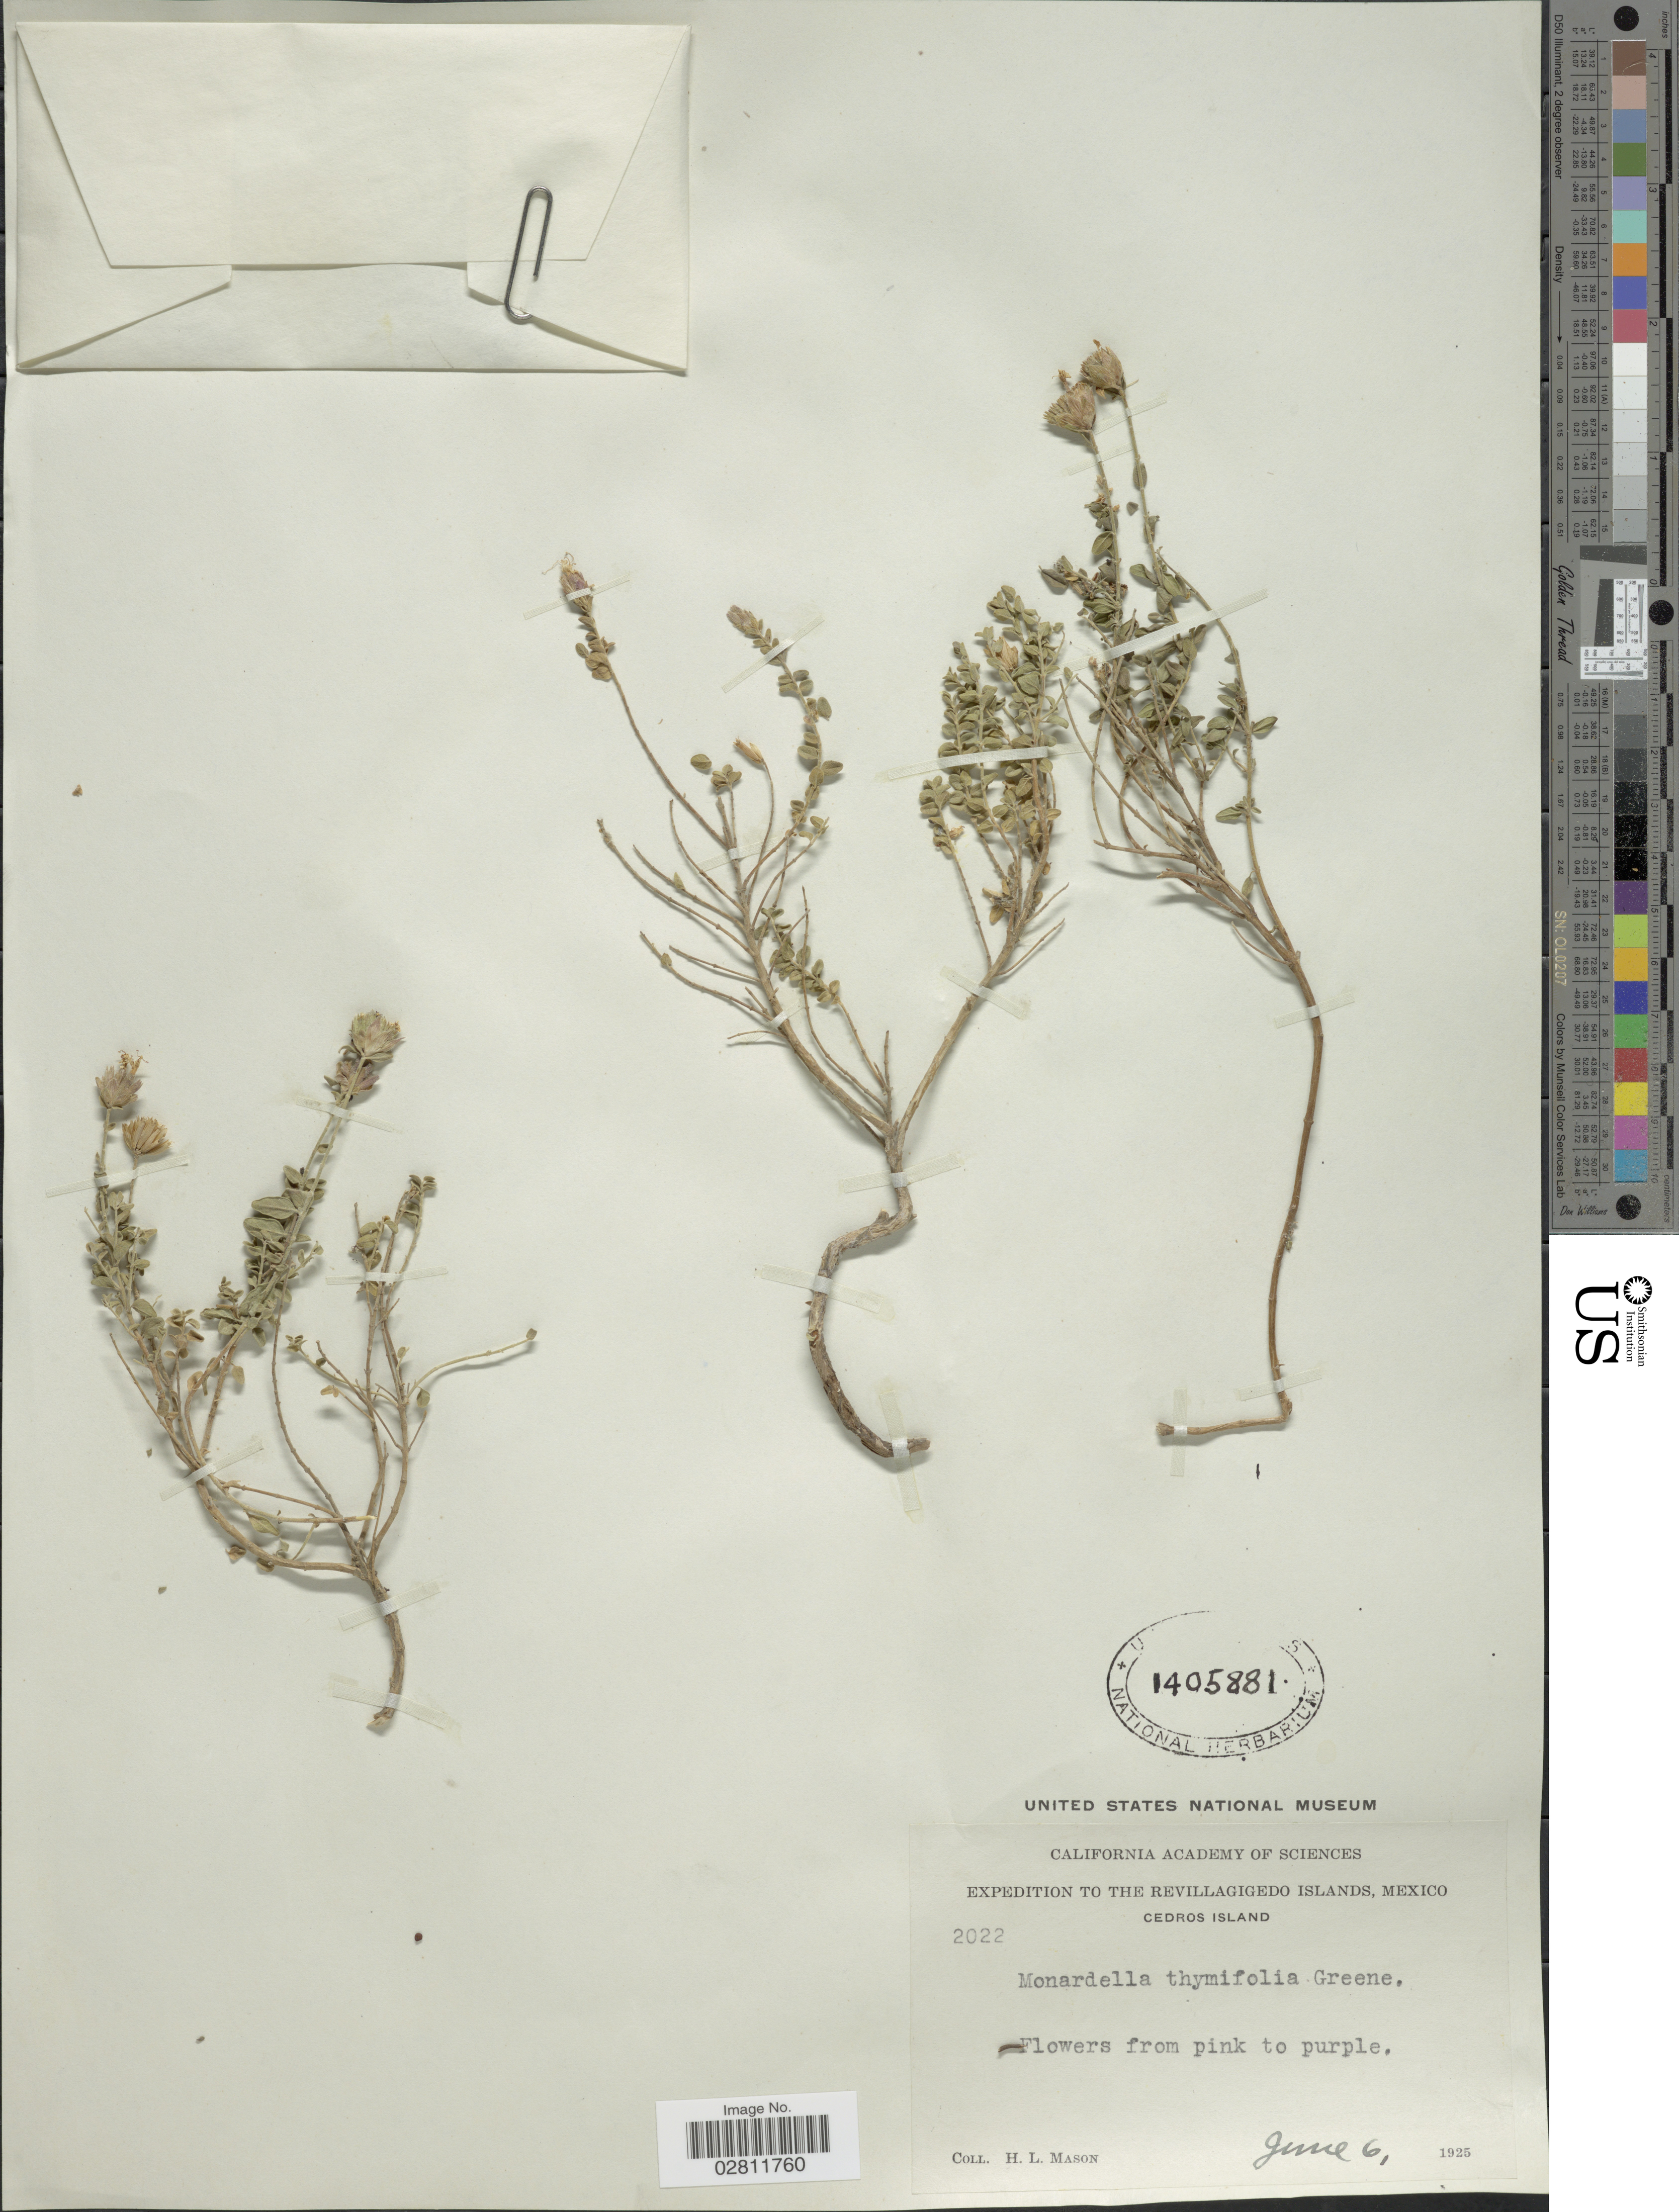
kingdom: Plantae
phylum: Tracheophyta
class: Magnoliopsida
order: Lamiales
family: Lamiaceae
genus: Monardella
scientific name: Monardella thymifolia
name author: S.W. Greene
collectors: H. L. Mason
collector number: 2022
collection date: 1925-06-06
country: Mexico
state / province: Colima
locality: Revillagigedo Islands. Cedros Island.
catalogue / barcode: US 1405881